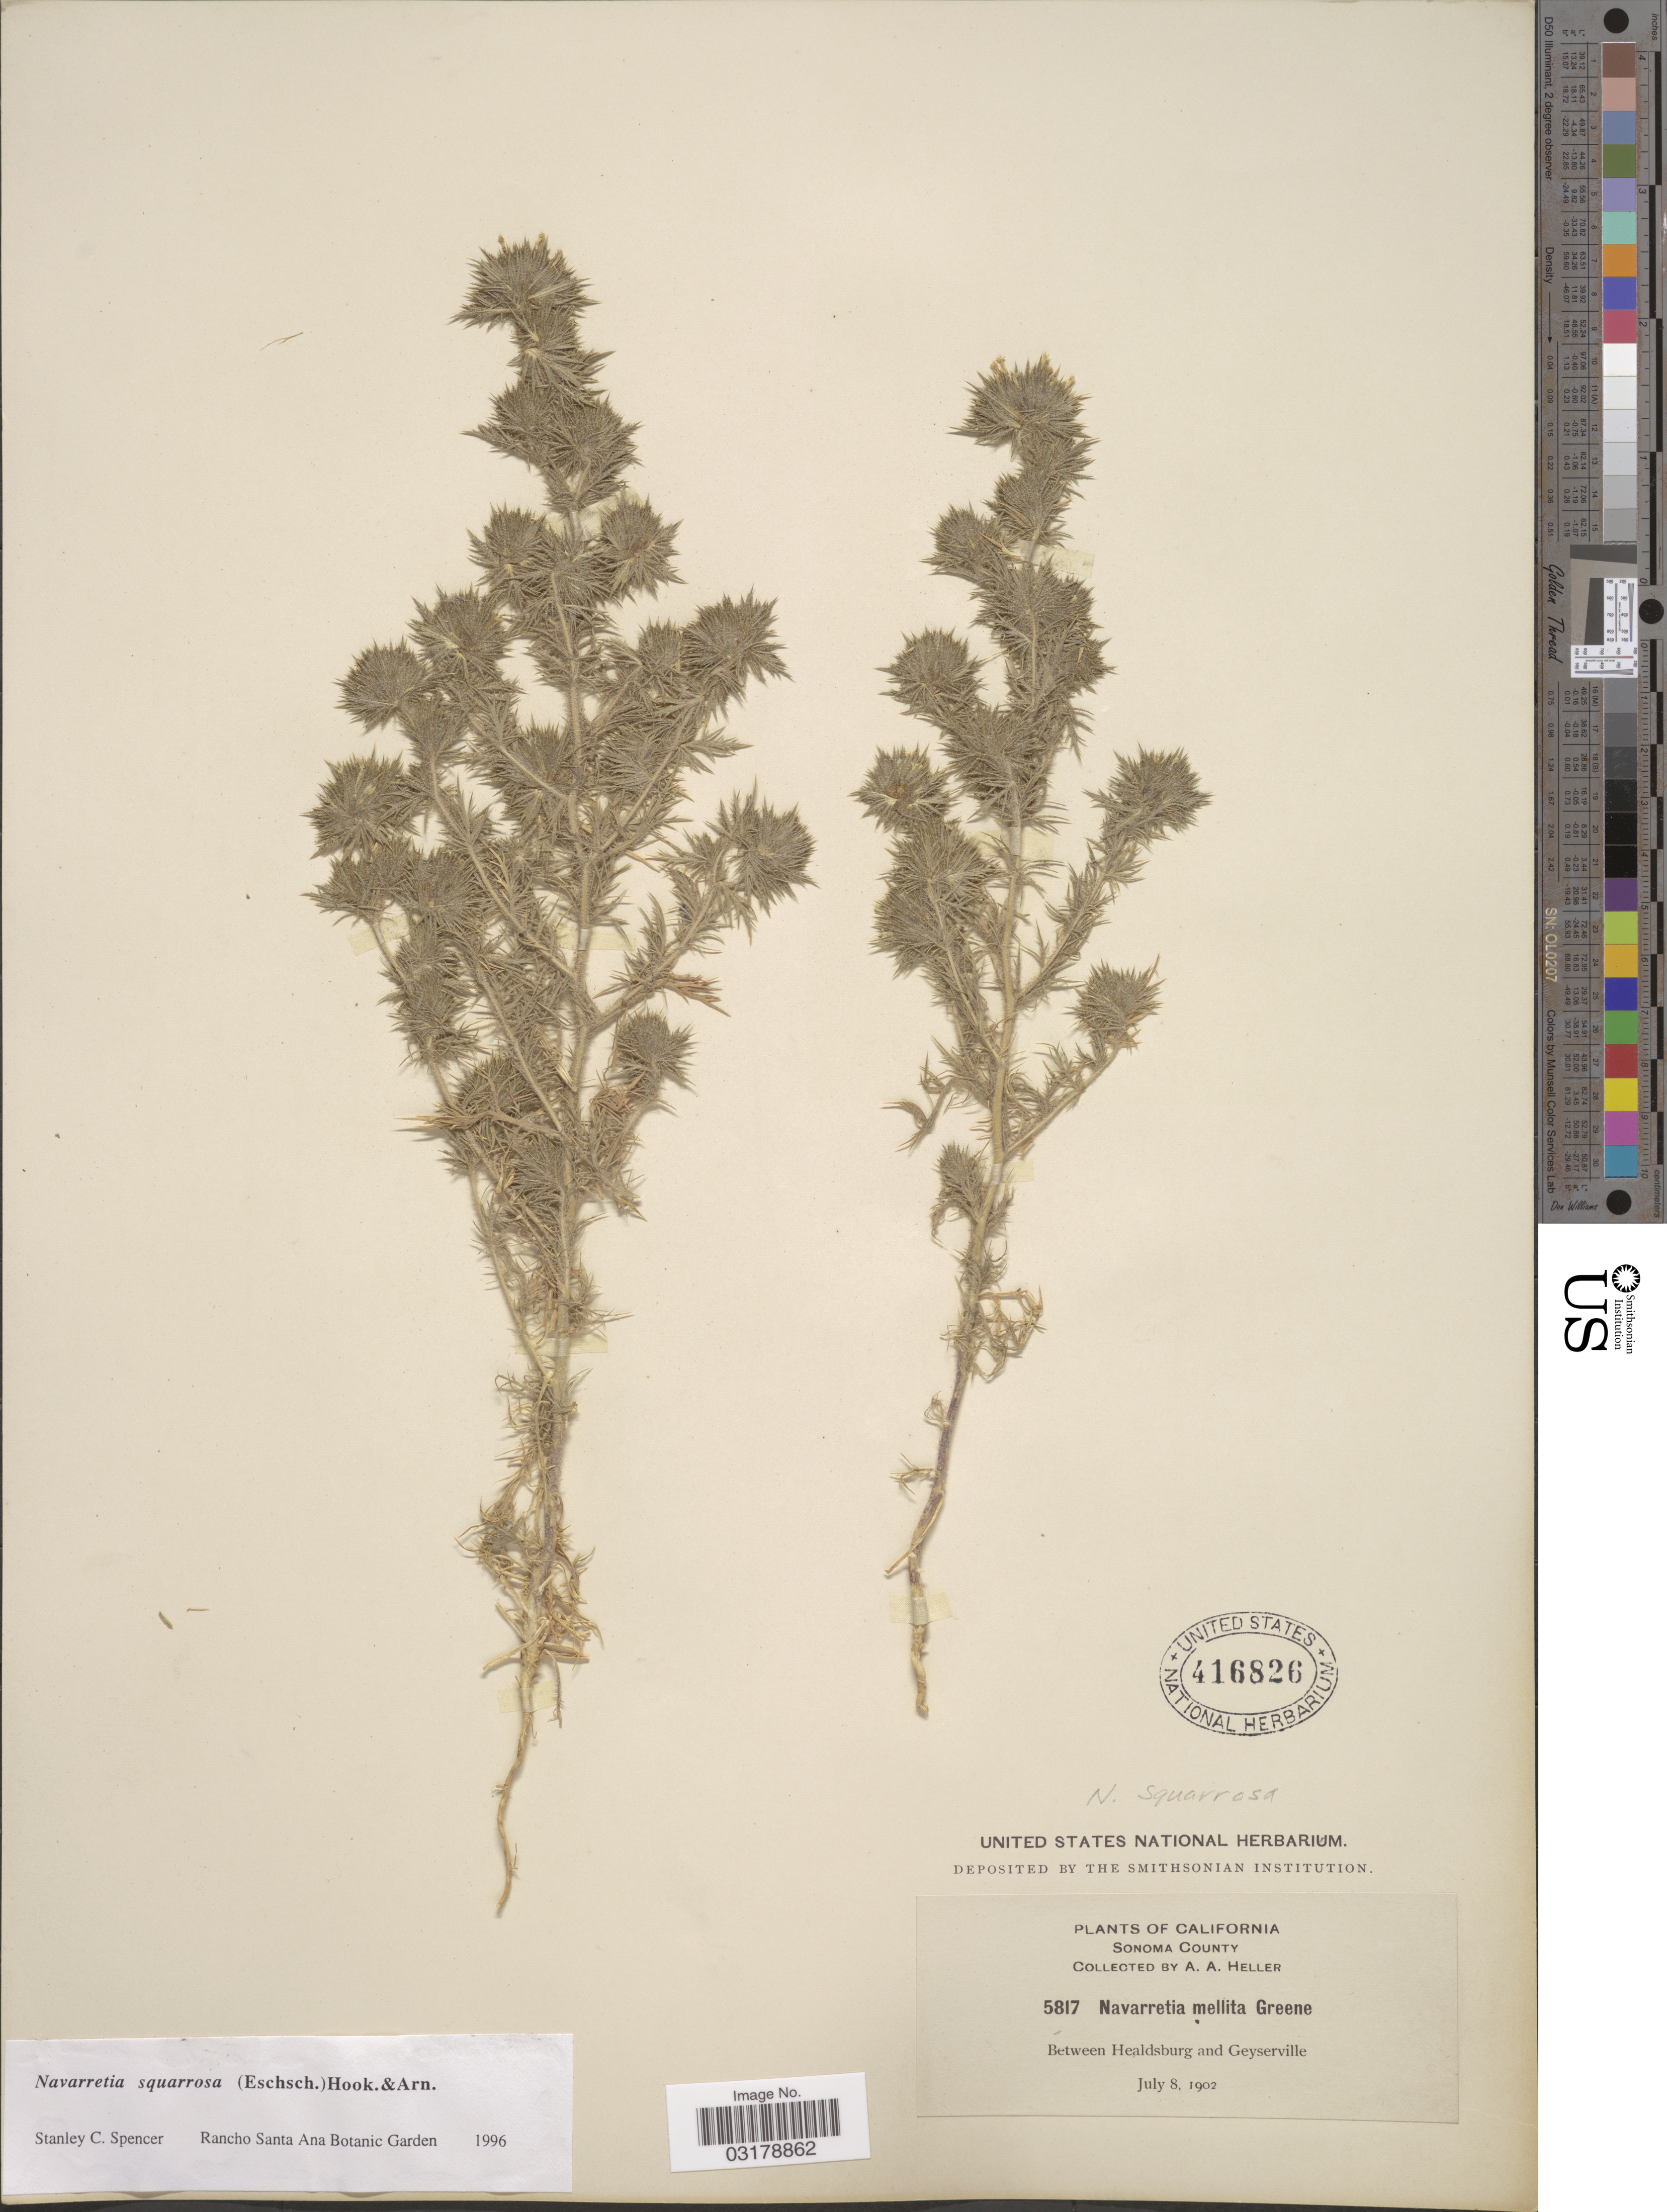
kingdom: Plantae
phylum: Tracheophyta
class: Magnoliopsida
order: Ericales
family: Polemoniaceae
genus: Navarretia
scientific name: Navarretia squarrosa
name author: (Eschsch.) Hook. & Arn.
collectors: A. A. Heller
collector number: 5817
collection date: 1902-07-08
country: United States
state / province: California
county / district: Sonoma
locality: Sonoma County. Between Headsburg and Geyserville.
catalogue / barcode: US 416826